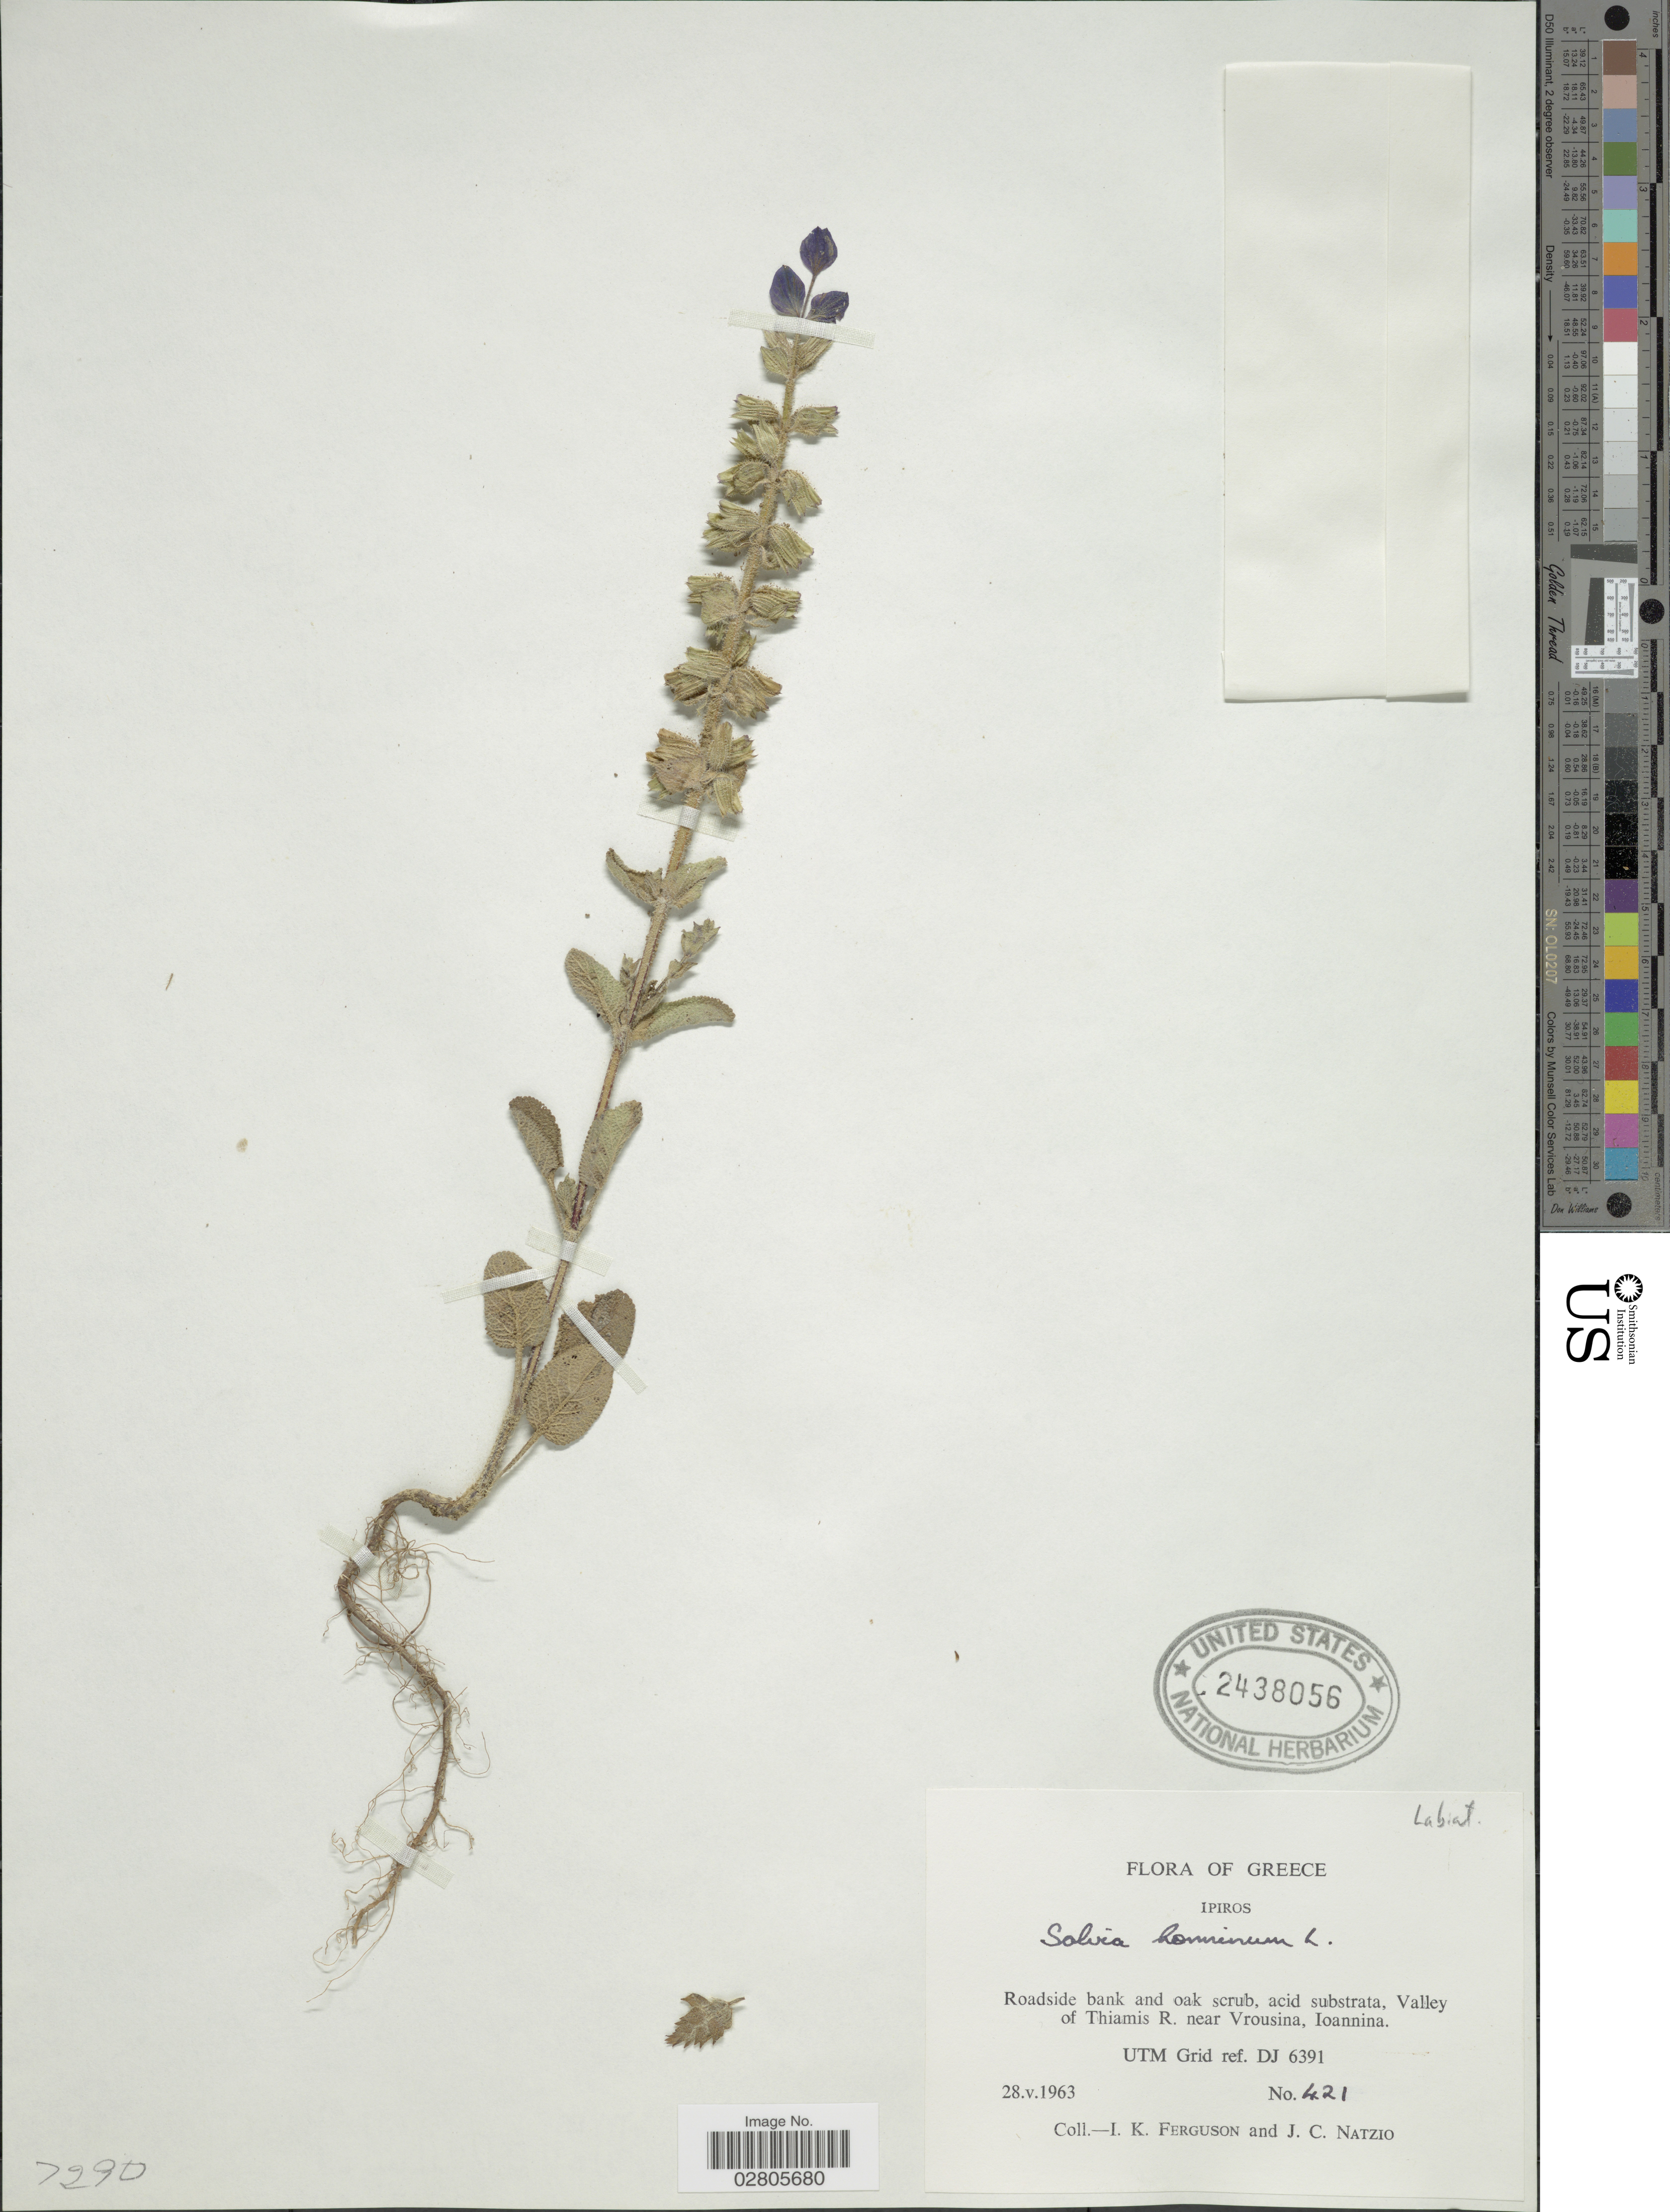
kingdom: Plantae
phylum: Tracheophyta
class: Magnoliopsida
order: Lamiales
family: Lamiaceae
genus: Salvia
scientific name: Salvia horminum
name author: L.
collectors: I. K. Ferguson & J. Natzio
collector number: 421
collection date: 1963-05-28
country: Greece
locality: Ipiros. Roadside bank and oak scrub, acid substrata, Valley of Thiamis R. near Vrousina, Ioannina. UTM Grid ref. DJ 6391.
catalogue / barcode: US 2438056